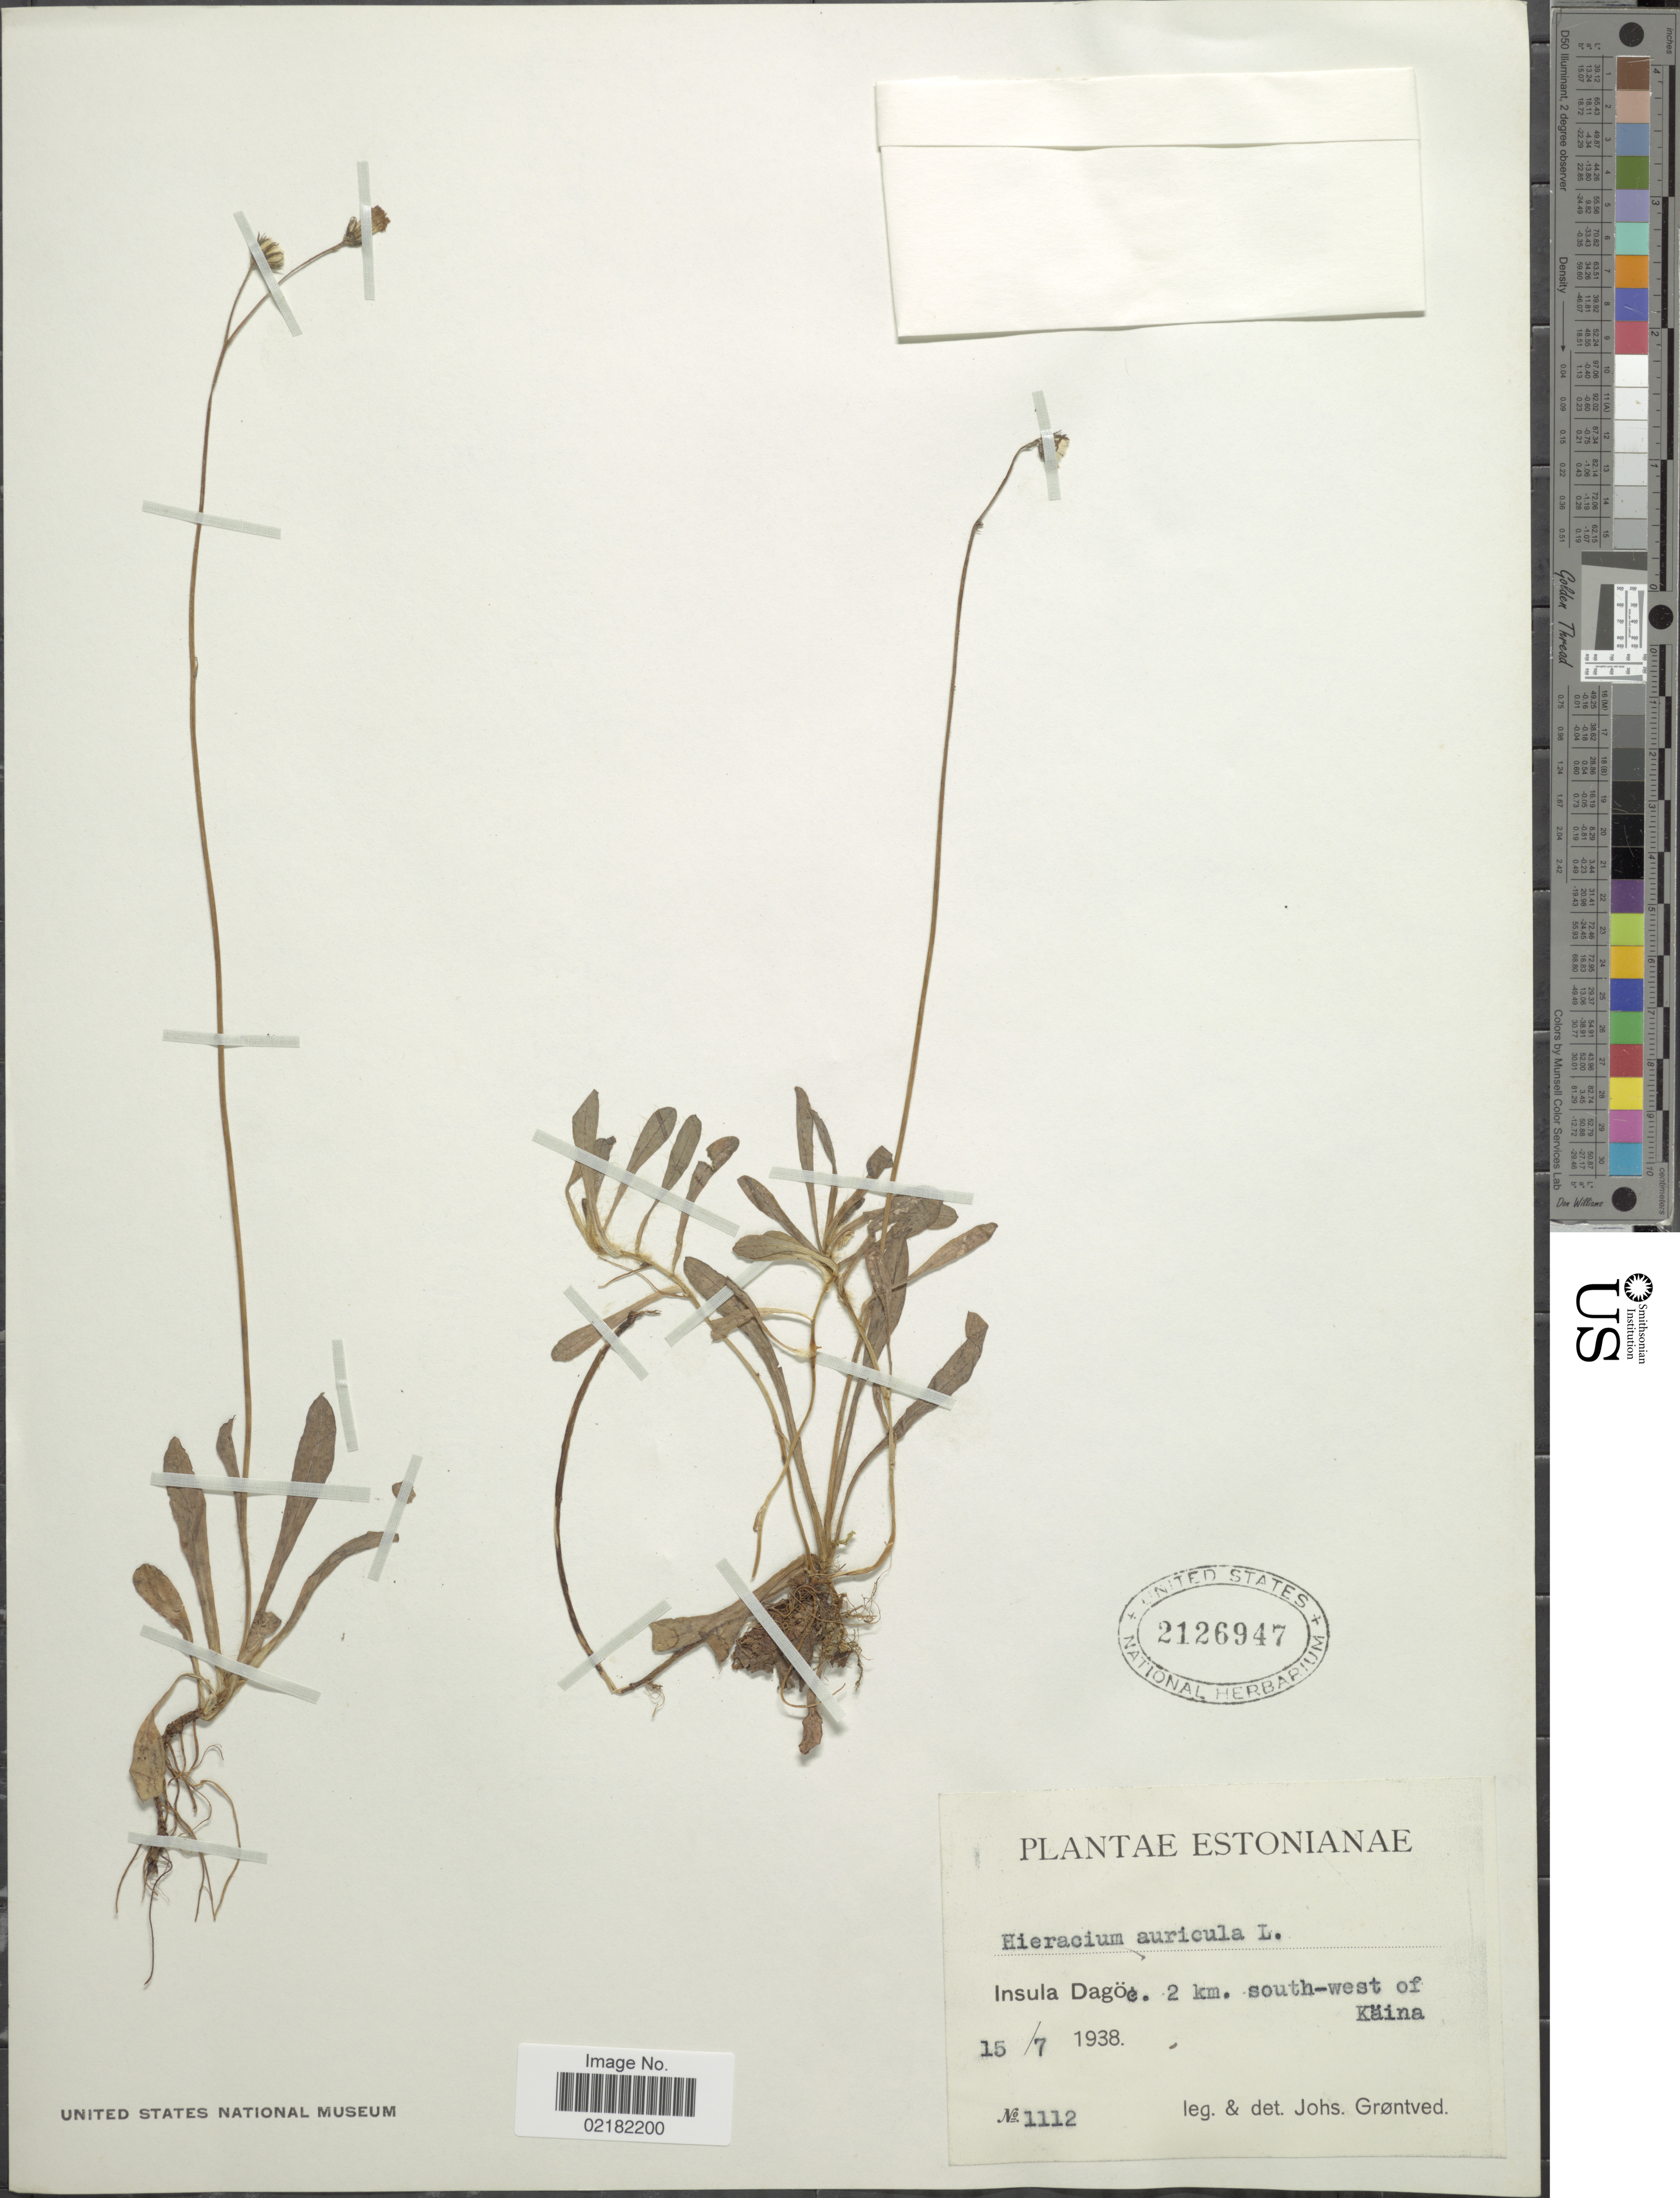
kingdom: Plantae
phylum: Tracheophyta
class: Magnoliopsida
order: Asterales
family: Asteraceae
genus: Pilosella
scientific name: Pilosella floribunda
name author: (Wimm. & Grab.) Fr. a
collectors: J. Grøntved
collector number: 1112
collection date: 1938-07-15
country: Estonia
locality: Estonianae, Insula Dagöe, 2 km. south-west of Kaina.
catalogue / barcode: US 2126947